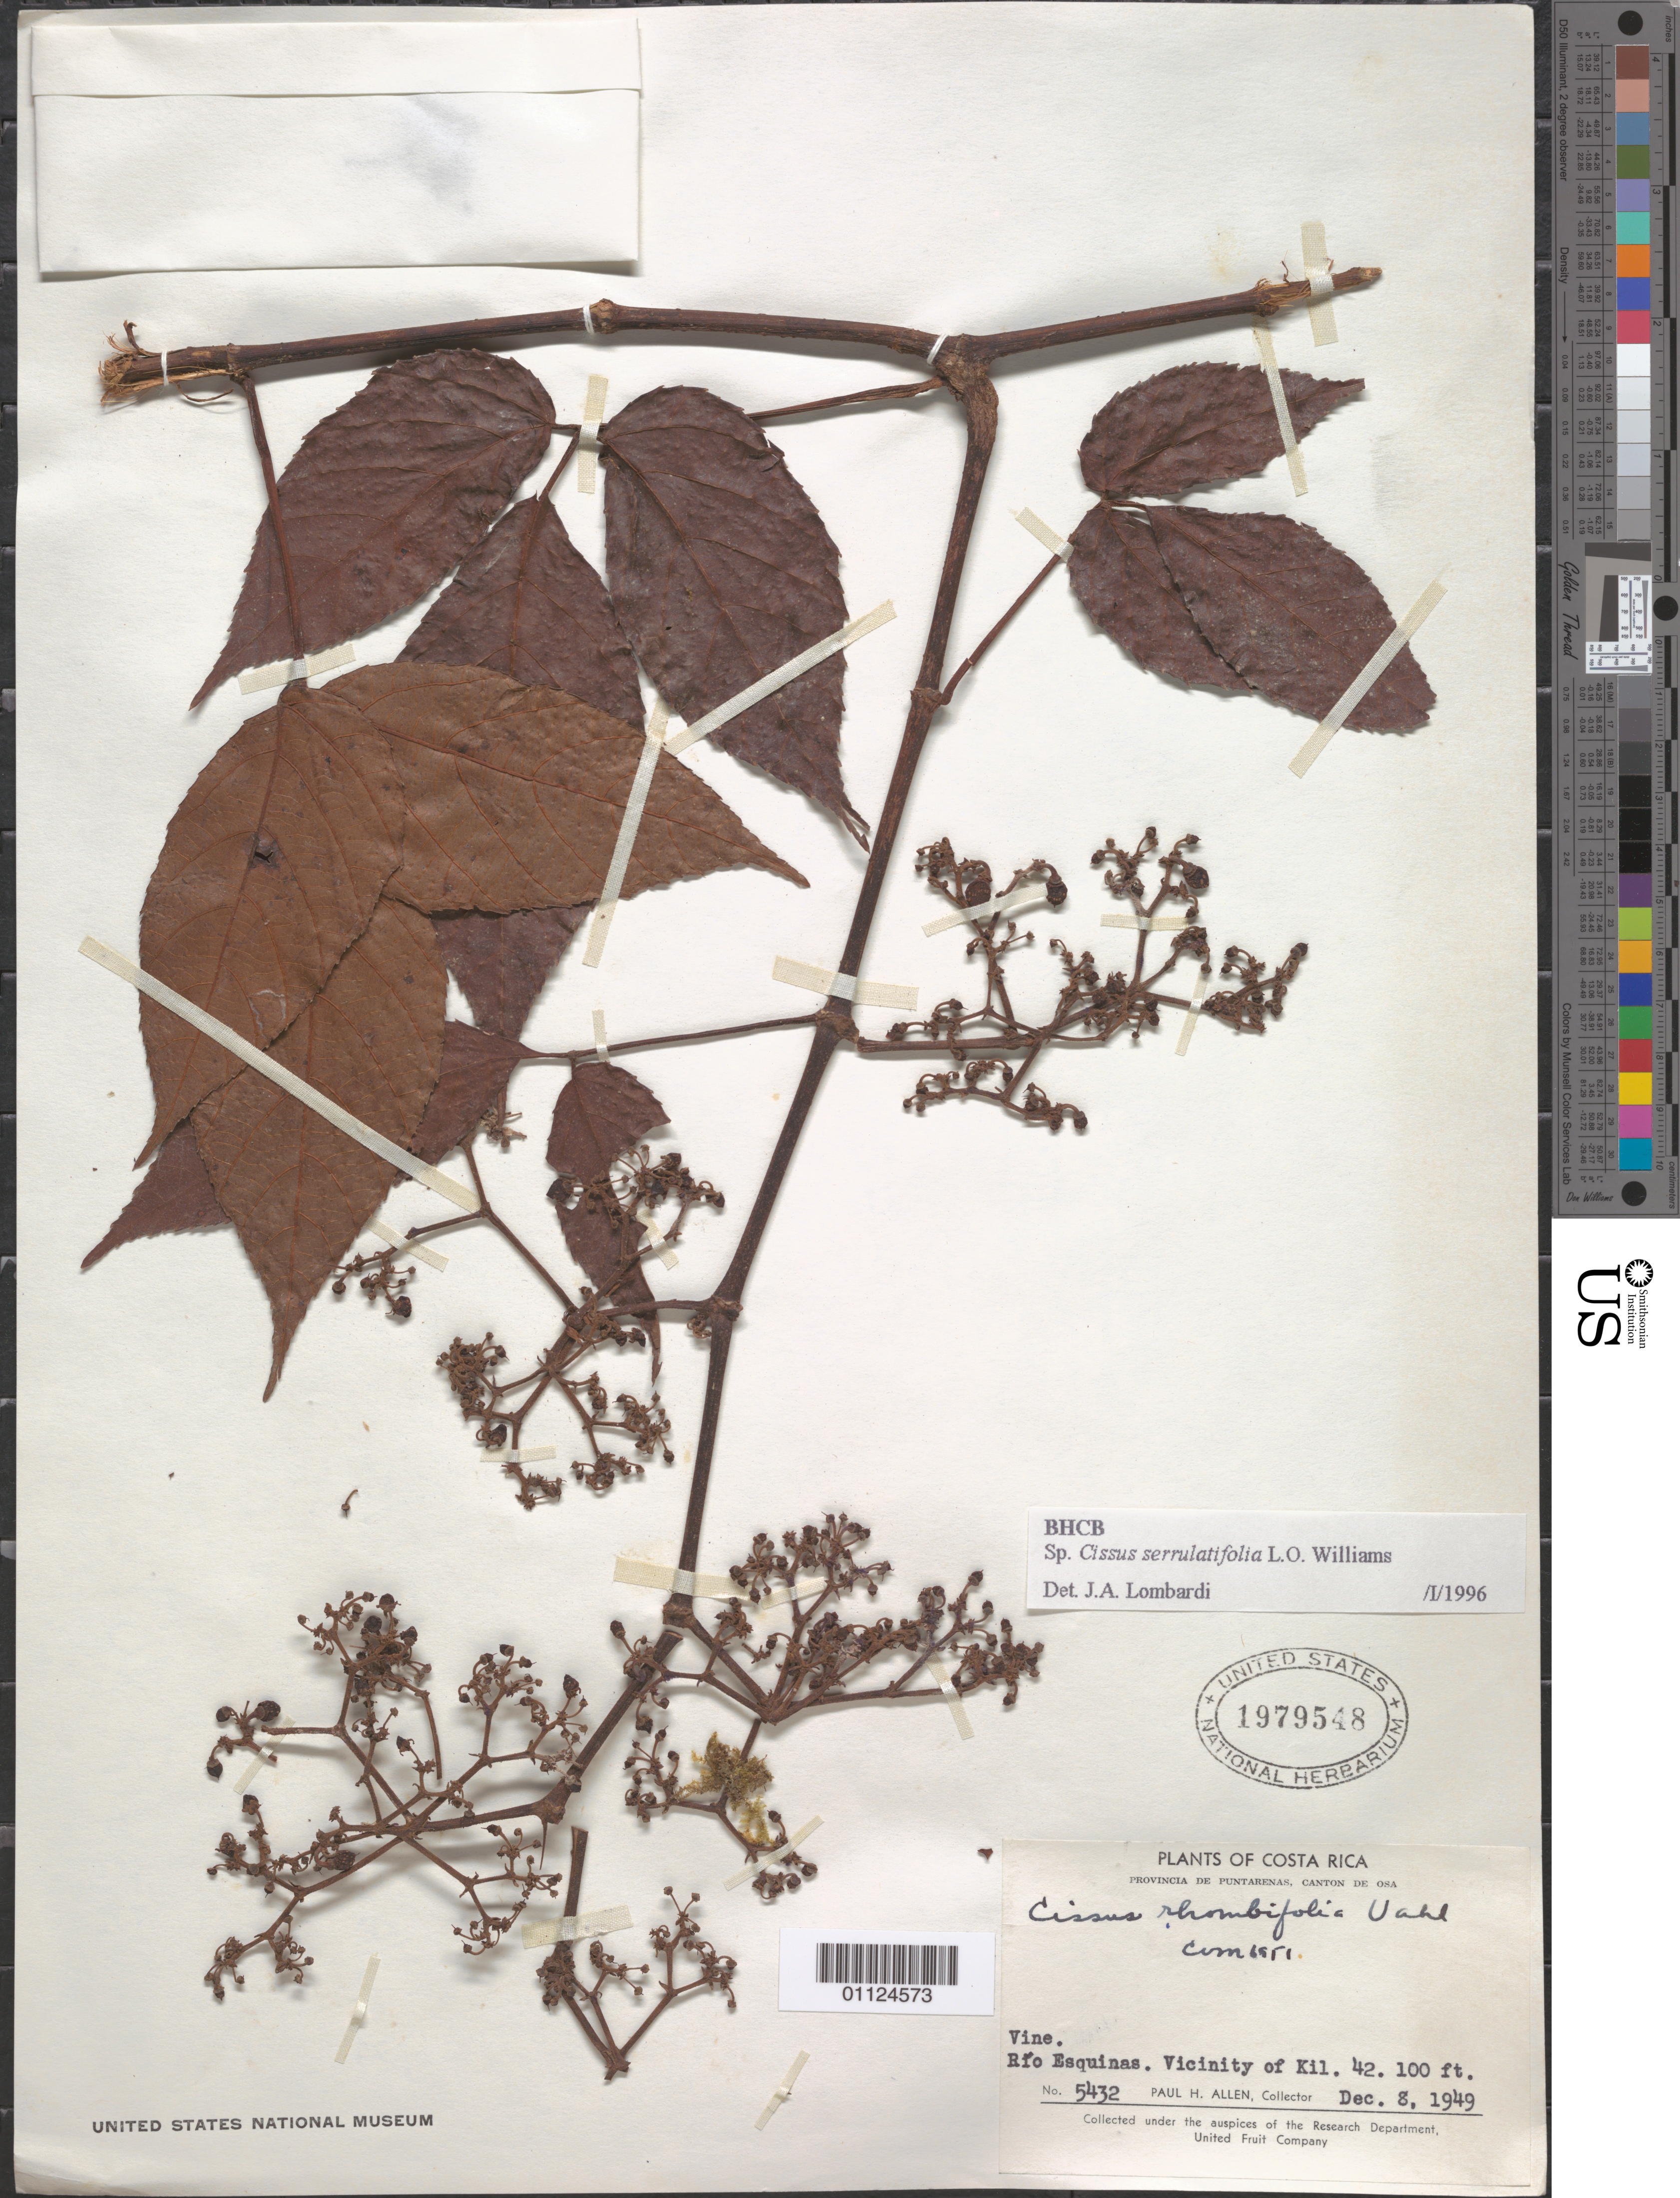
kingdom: Plantae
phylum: Tracheophyta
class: Magnoliopsida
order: Vitales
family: Vitaceae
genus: Cissus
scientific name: Cissus serrulatifolia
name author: L.O. Williams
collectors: P. H. Allen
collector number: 5432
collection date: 1949-12-08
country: Costa Rica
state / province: Puntarenas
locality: Canton de Osa. Rio Esquinas. Vicinity of Kil.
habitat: Vine.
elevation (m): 12832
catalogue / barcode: US 1979548